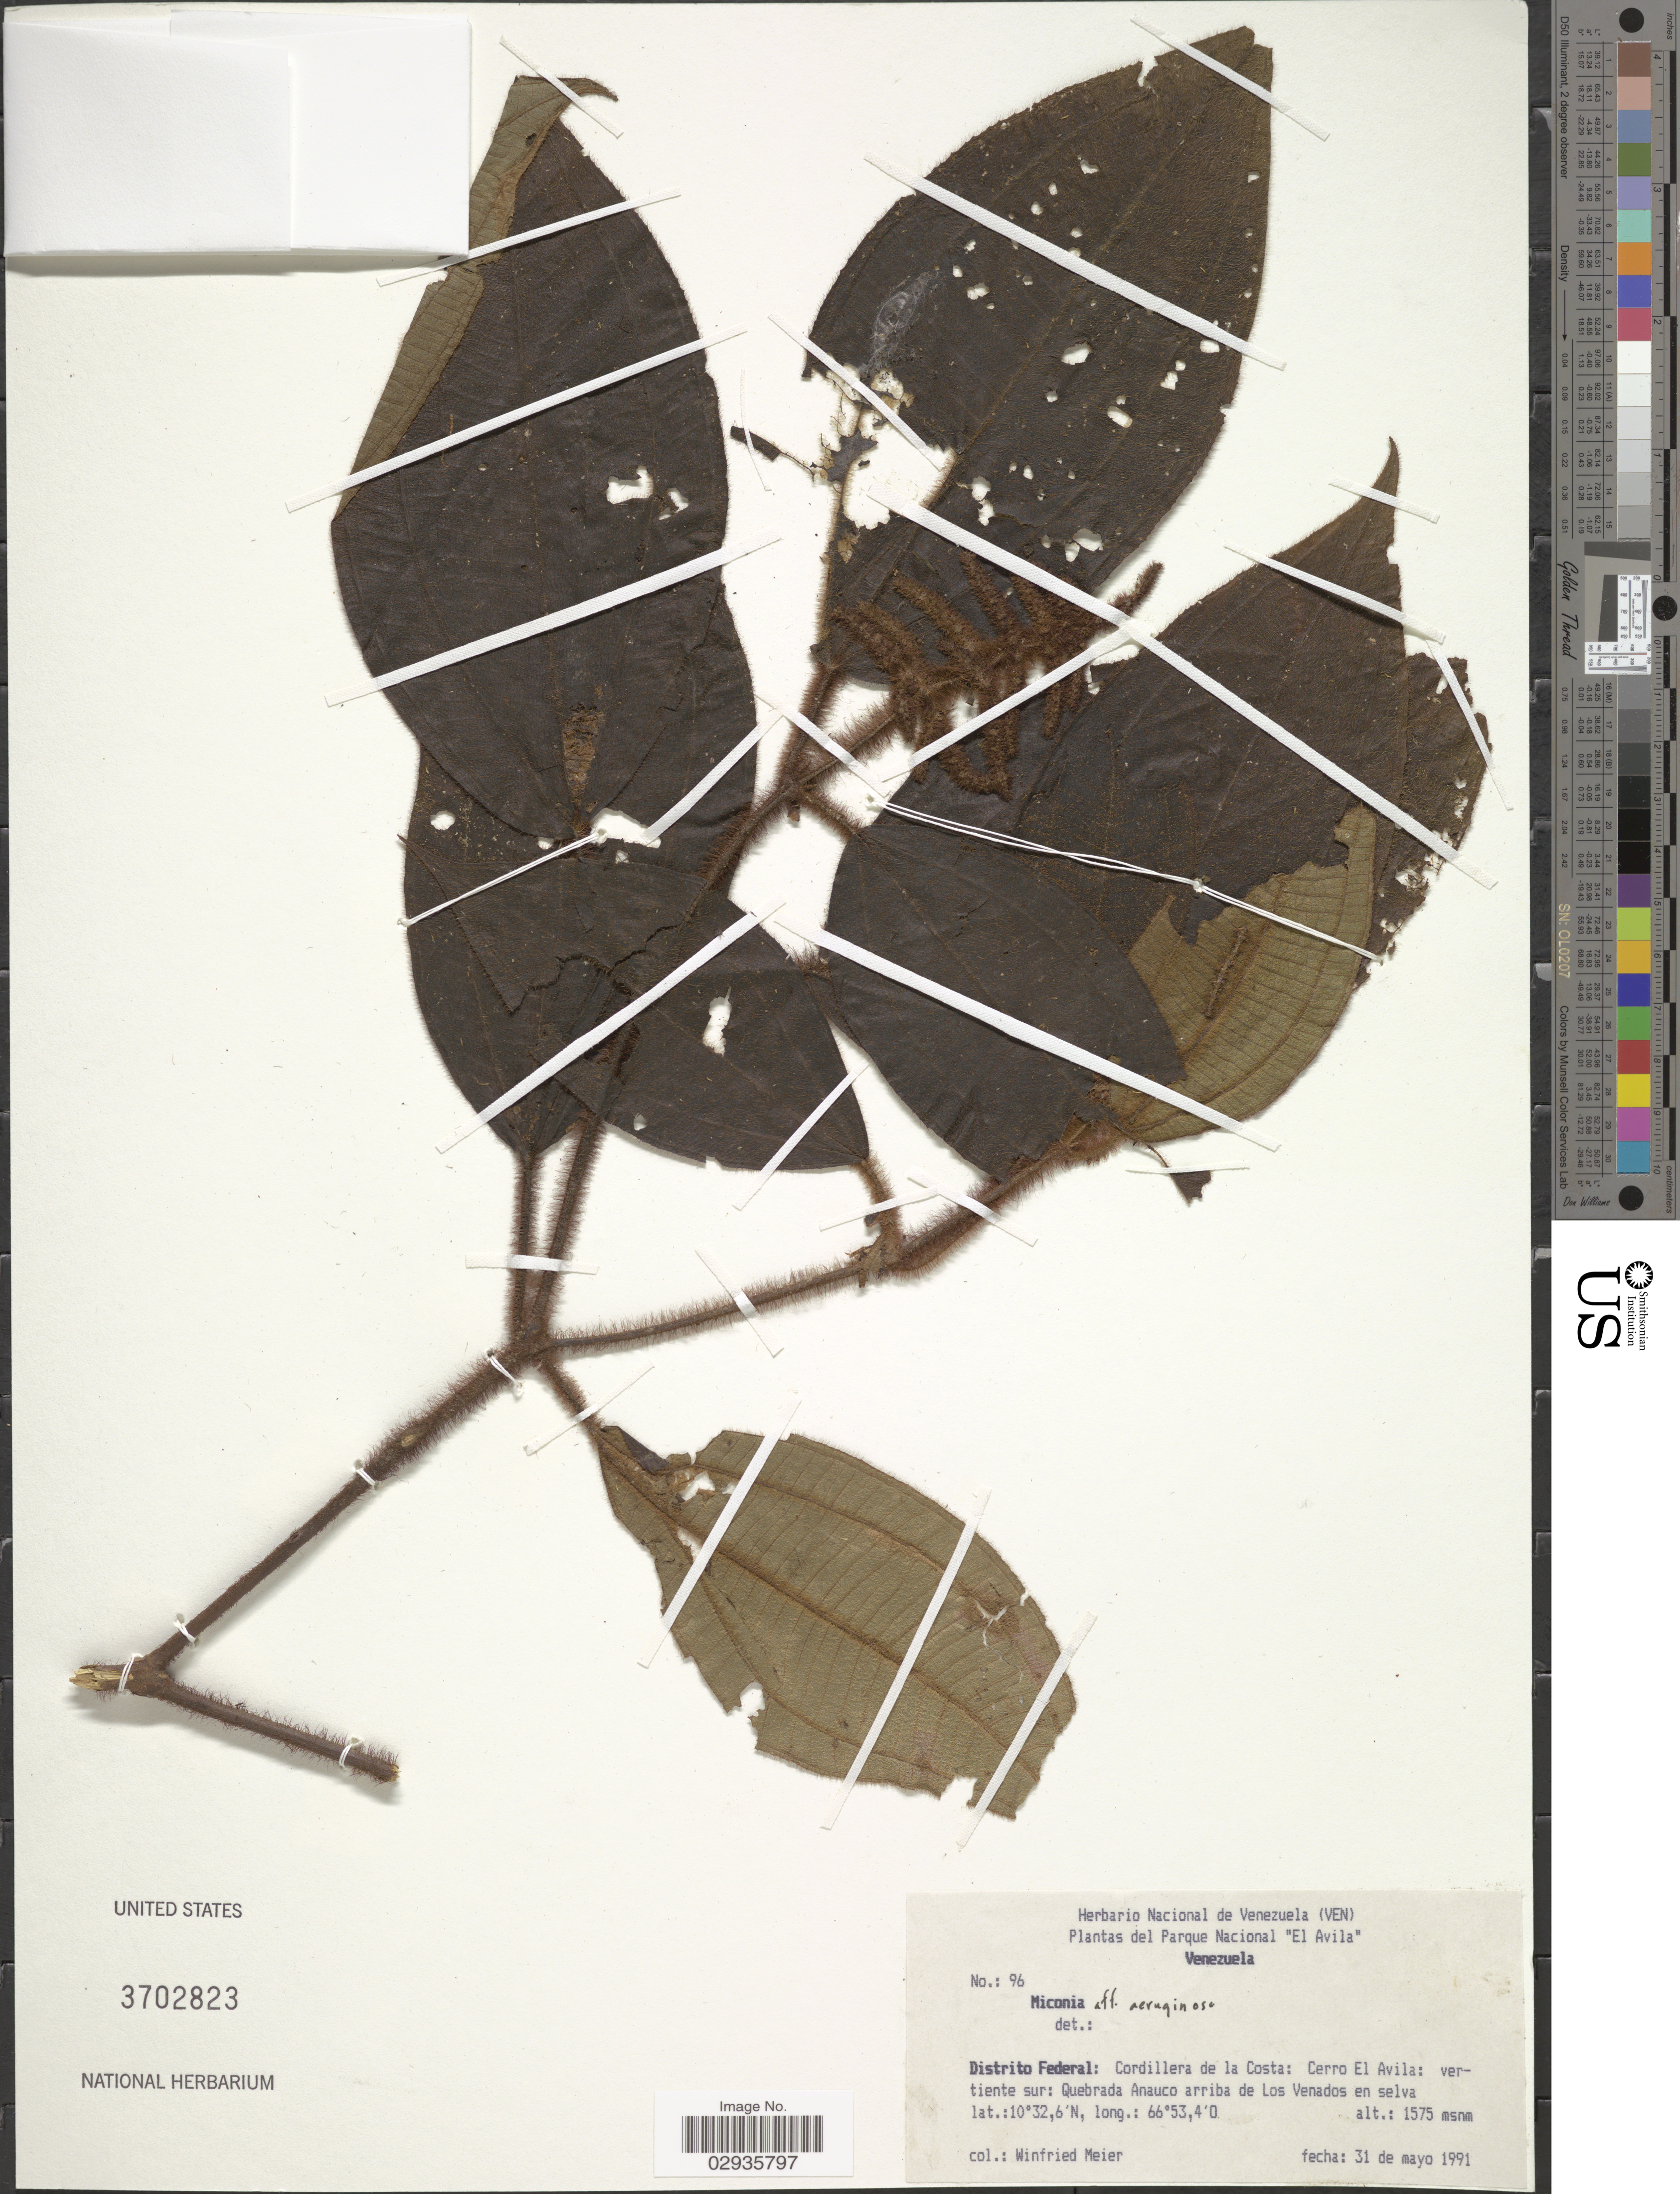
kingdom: Plantae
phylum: Tracheophyta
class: Magnoliopsida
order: Myrtales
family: Melastomataceae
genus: Miconia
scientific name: Miconia aeruginosa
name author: Naudin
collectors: W. Meier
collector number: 96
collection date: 1991-05-31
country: Venezuela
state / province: Miranda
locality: Parque Nacional 'El Avilla' Distrito Federal: Cordillera de la Costa: Cerro El Avila: vertiente sur: Quebrada Anauco arriba de Los Venados en selva.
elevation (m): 1575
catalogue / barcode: US 3702823